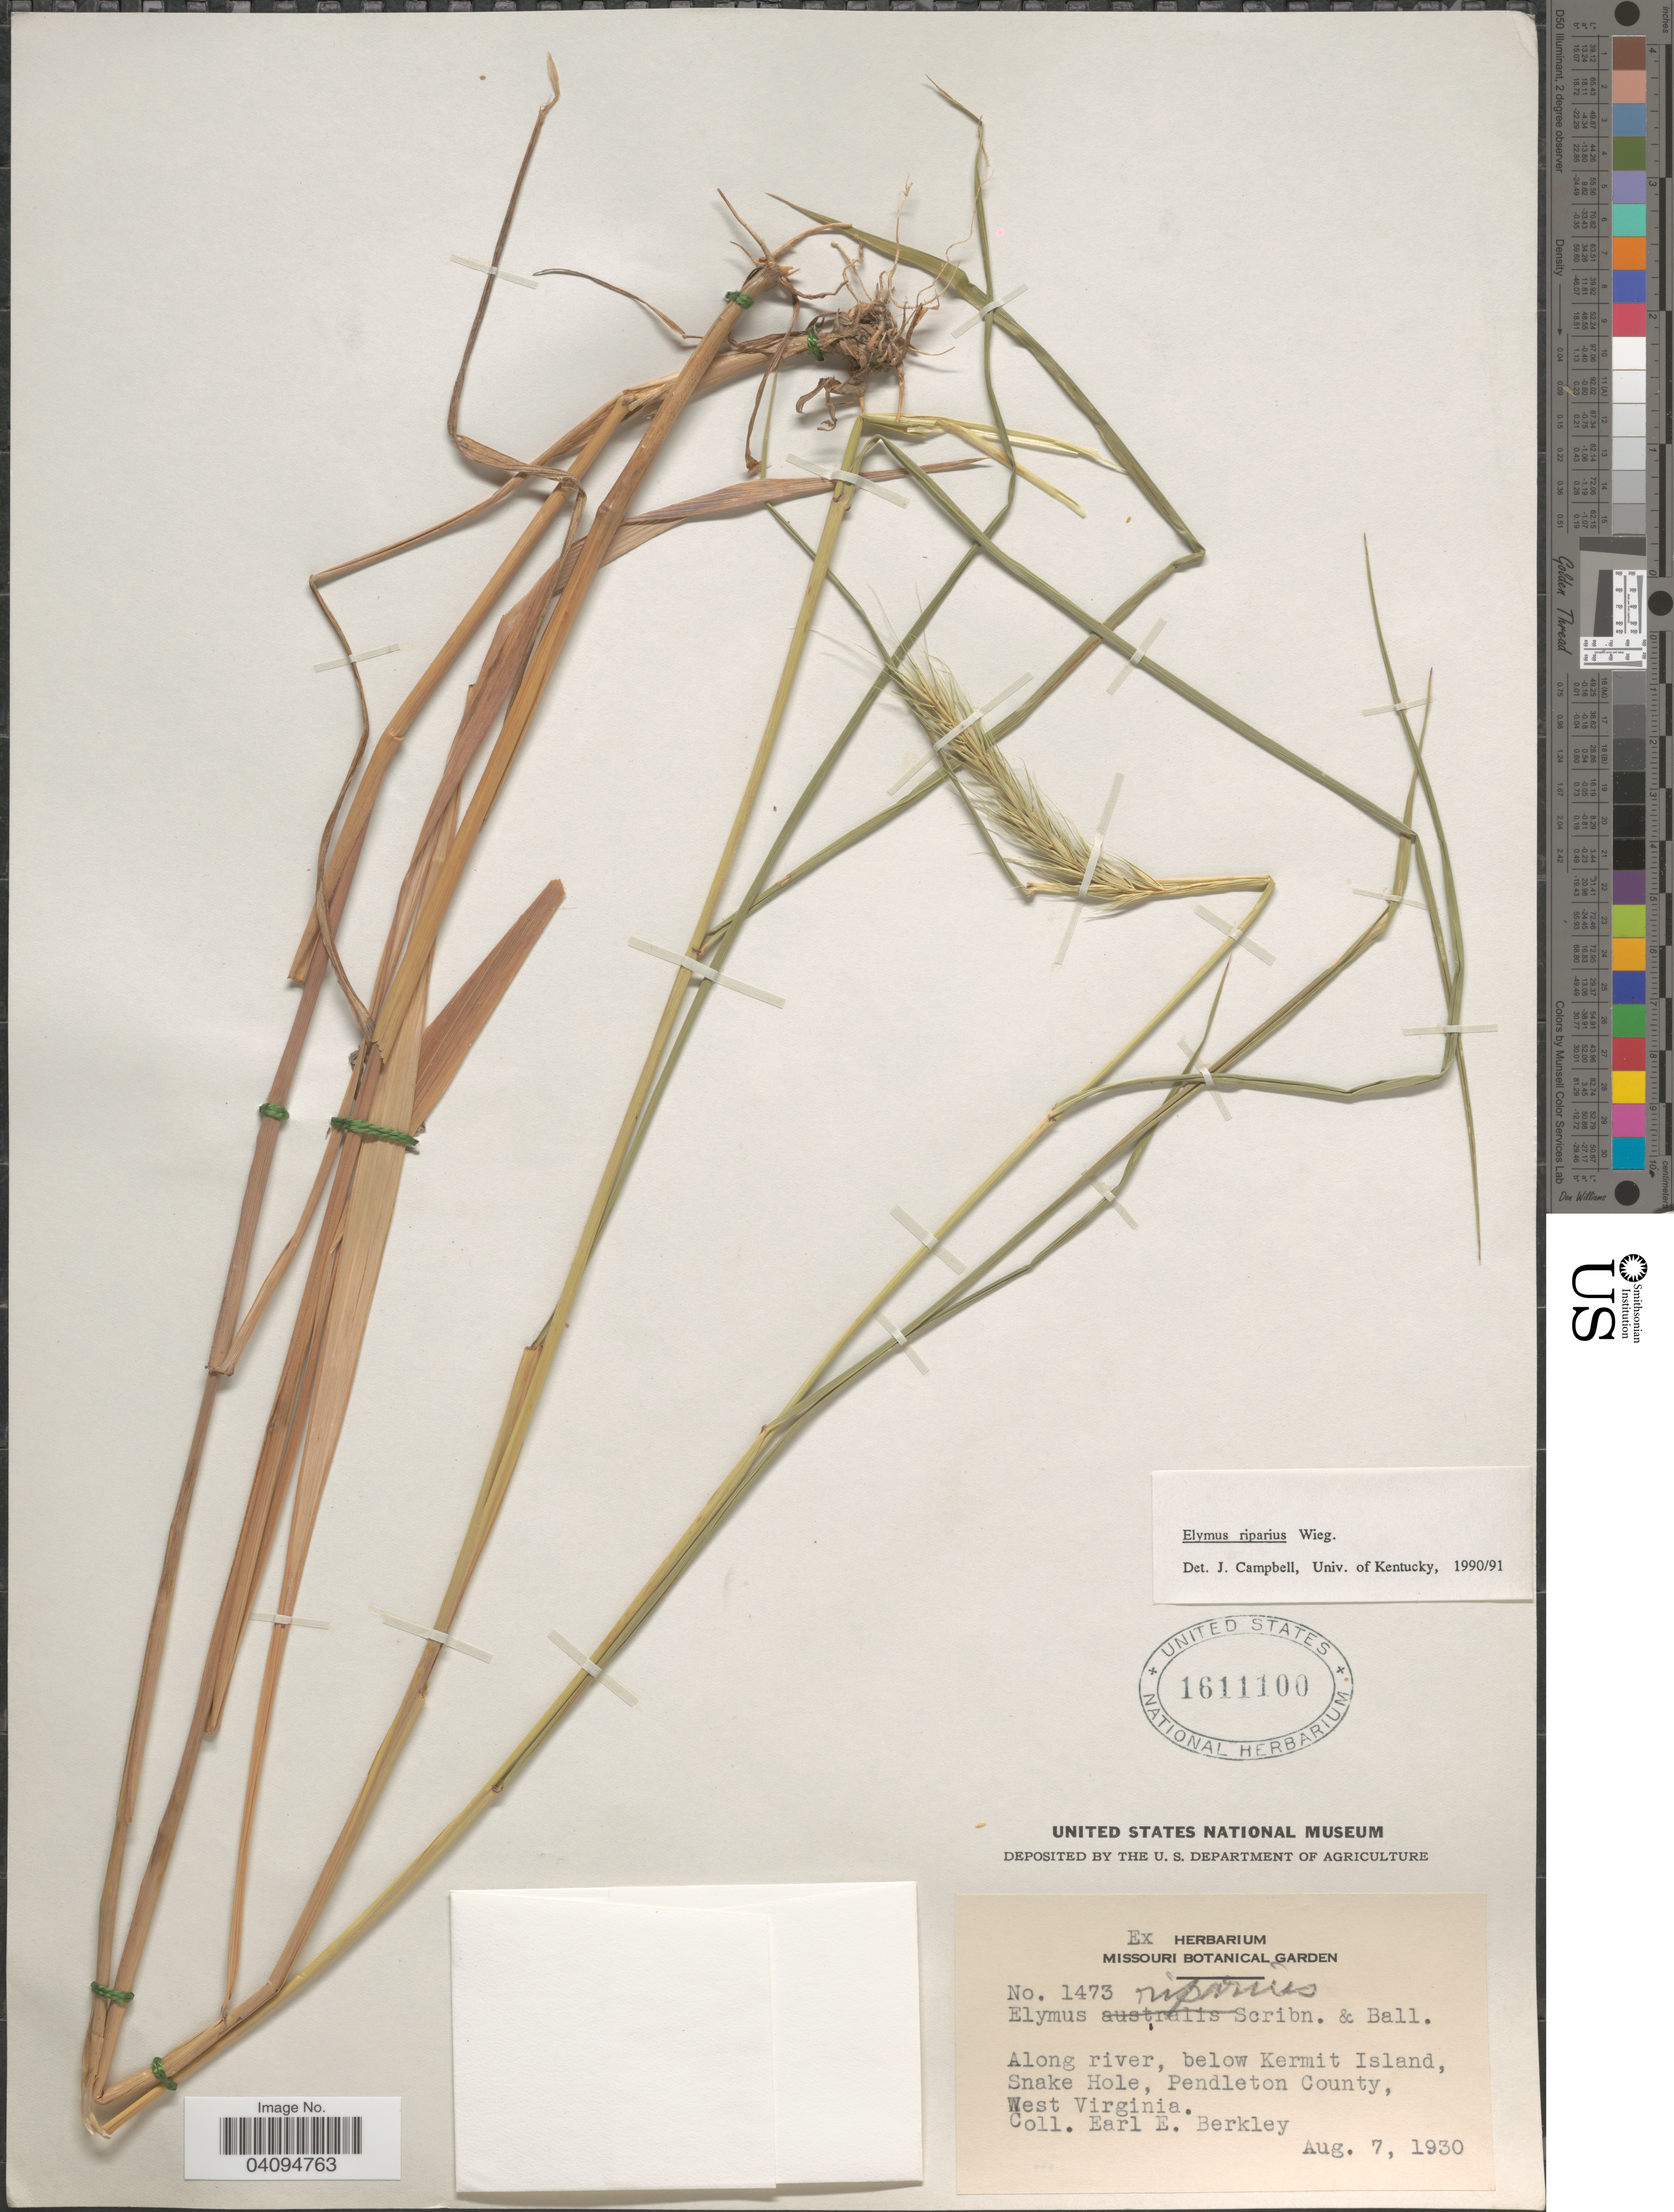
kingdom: Plantae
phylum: Tracheophyta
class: Liliopsida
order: Poales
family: Poaceae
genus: Elymus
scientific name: Elymus riparius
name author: Wiegand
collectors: E. Berkley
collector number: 1473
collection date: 1930-08-07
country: United States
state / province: West Virginia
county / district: Pendleton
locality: Along river, below Kermit Island, Snake Hole, Pendleton County.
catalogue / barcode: US 1611100